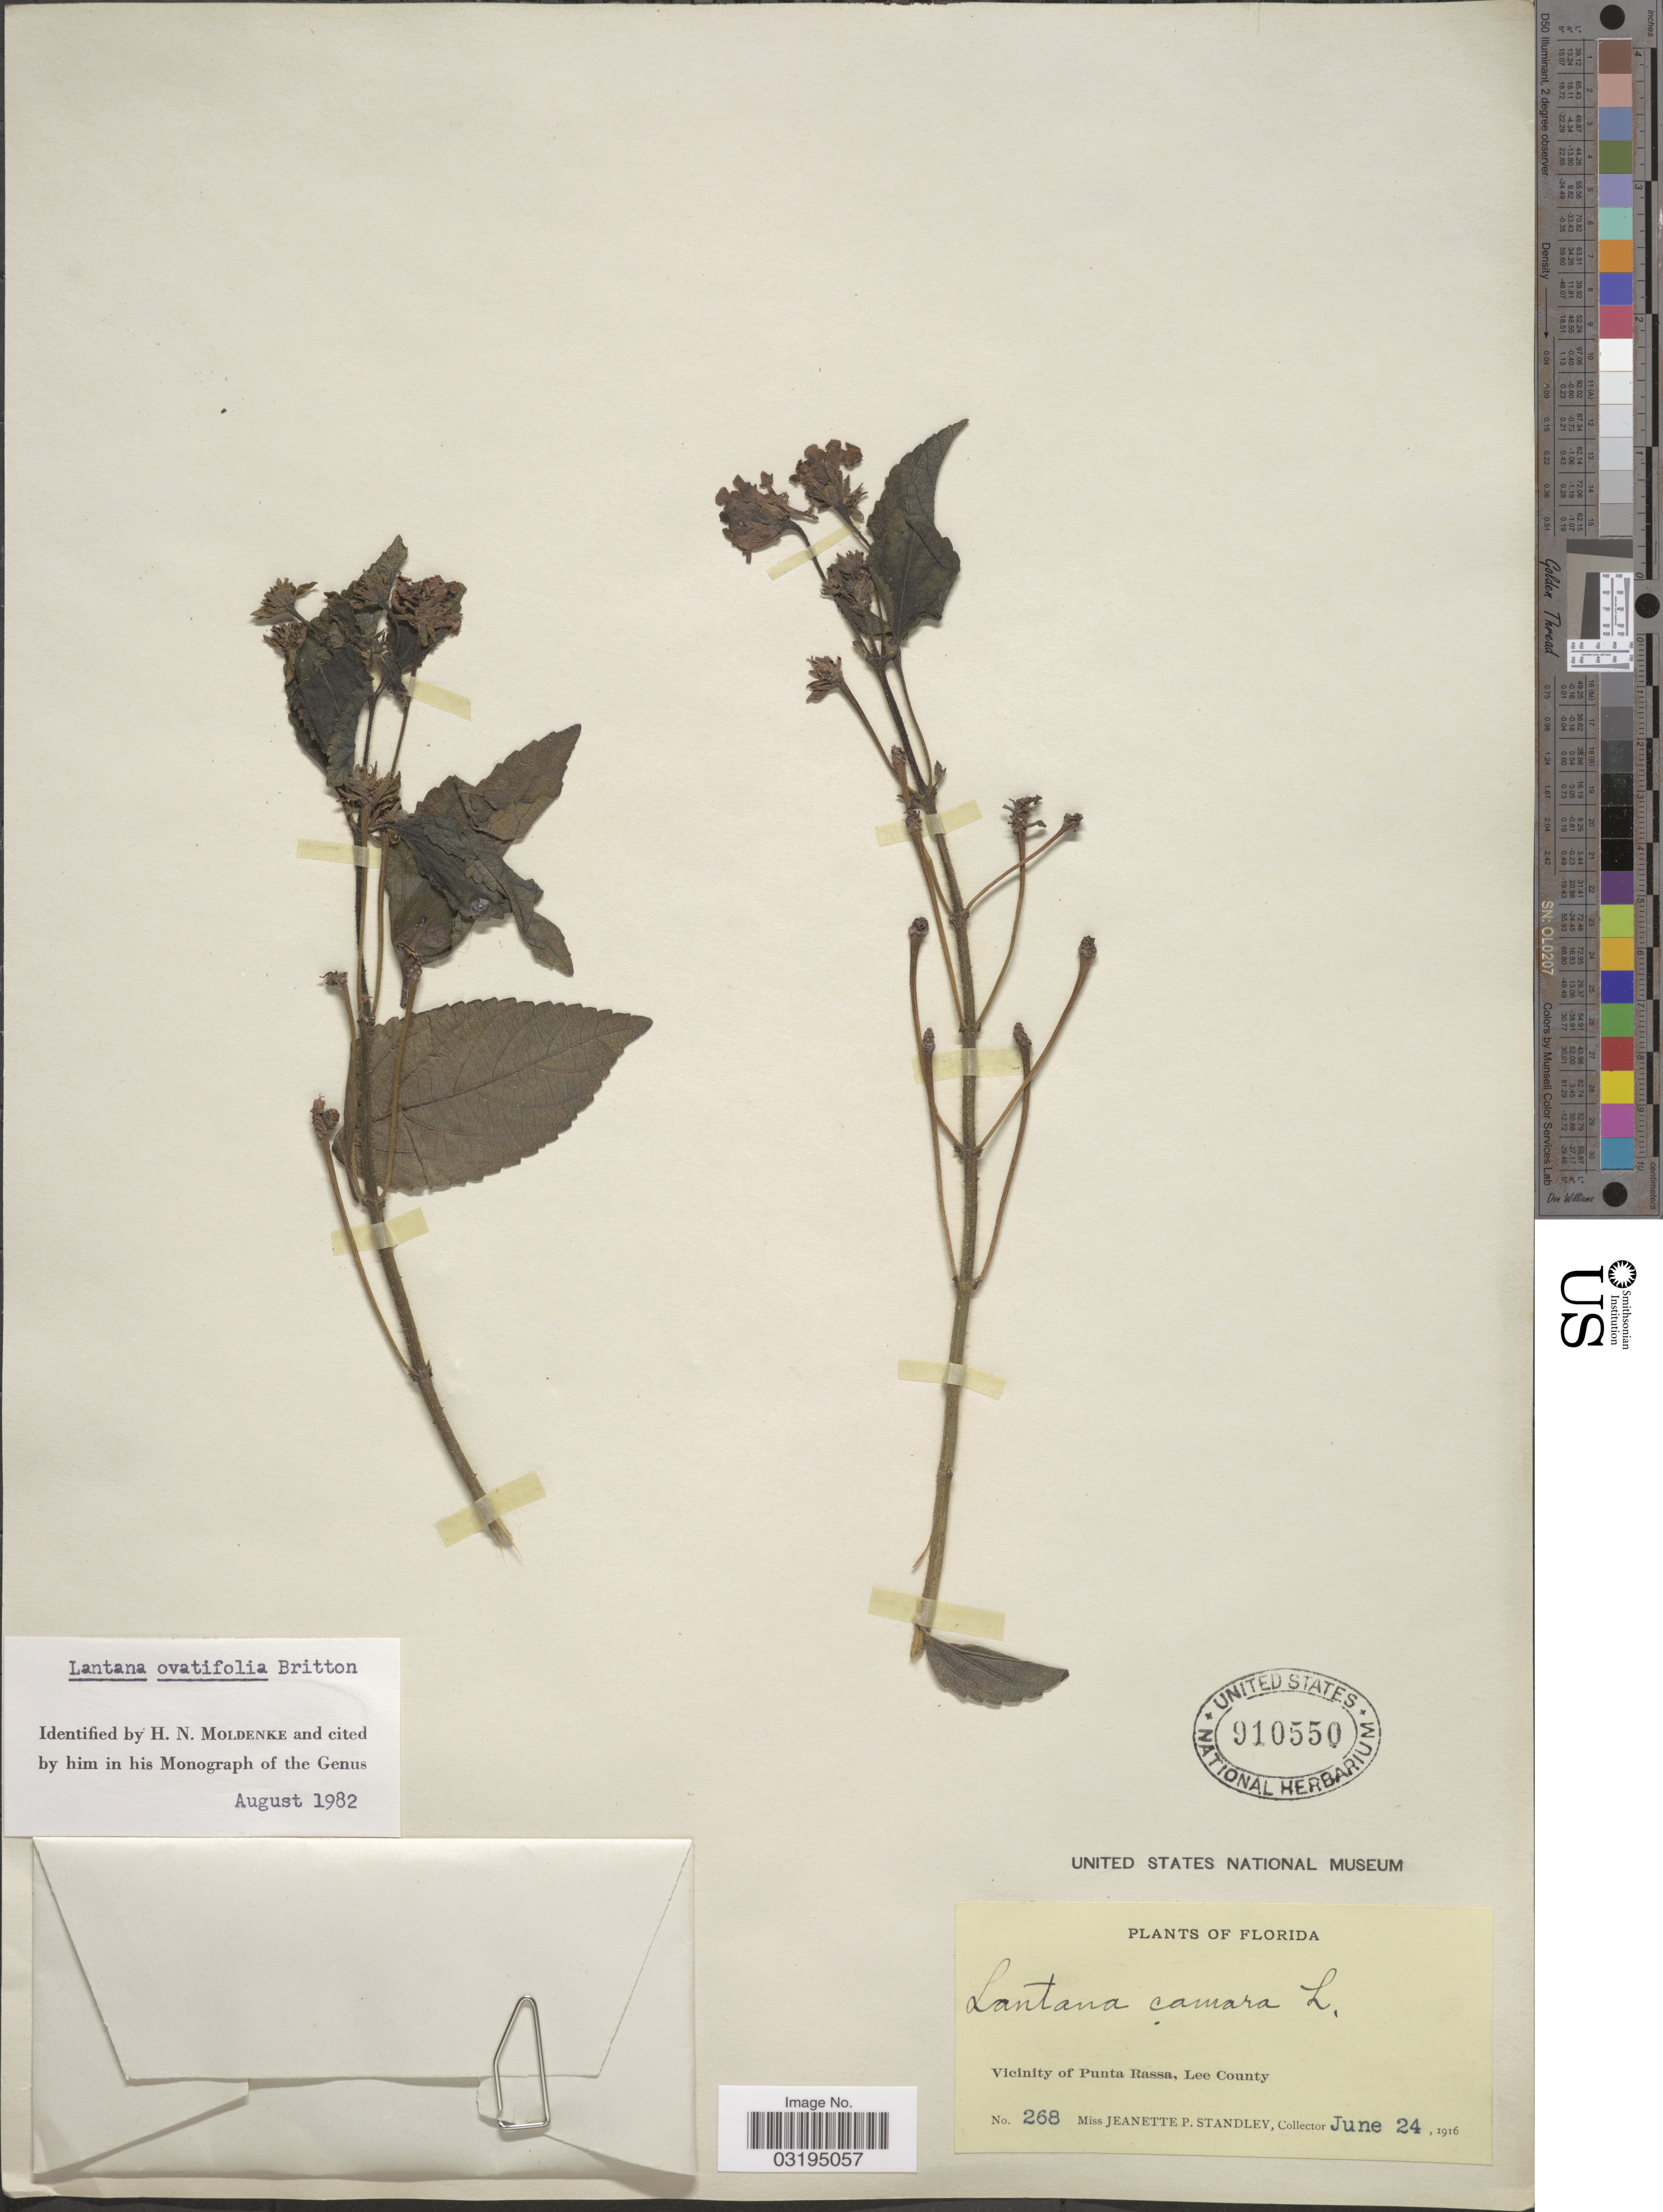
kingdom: Plantae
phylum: Tracheophyta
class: Magnoliopsida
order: Lamiales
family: Verbenaceae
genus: Lantana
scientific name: Lantana ovatifolia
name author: Britton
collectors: J. P. Standley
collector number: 268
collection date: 1916-06-24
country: United States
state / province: Florida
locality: Vicinity of Punta Rassa, Lee County.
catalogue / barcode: US 910550